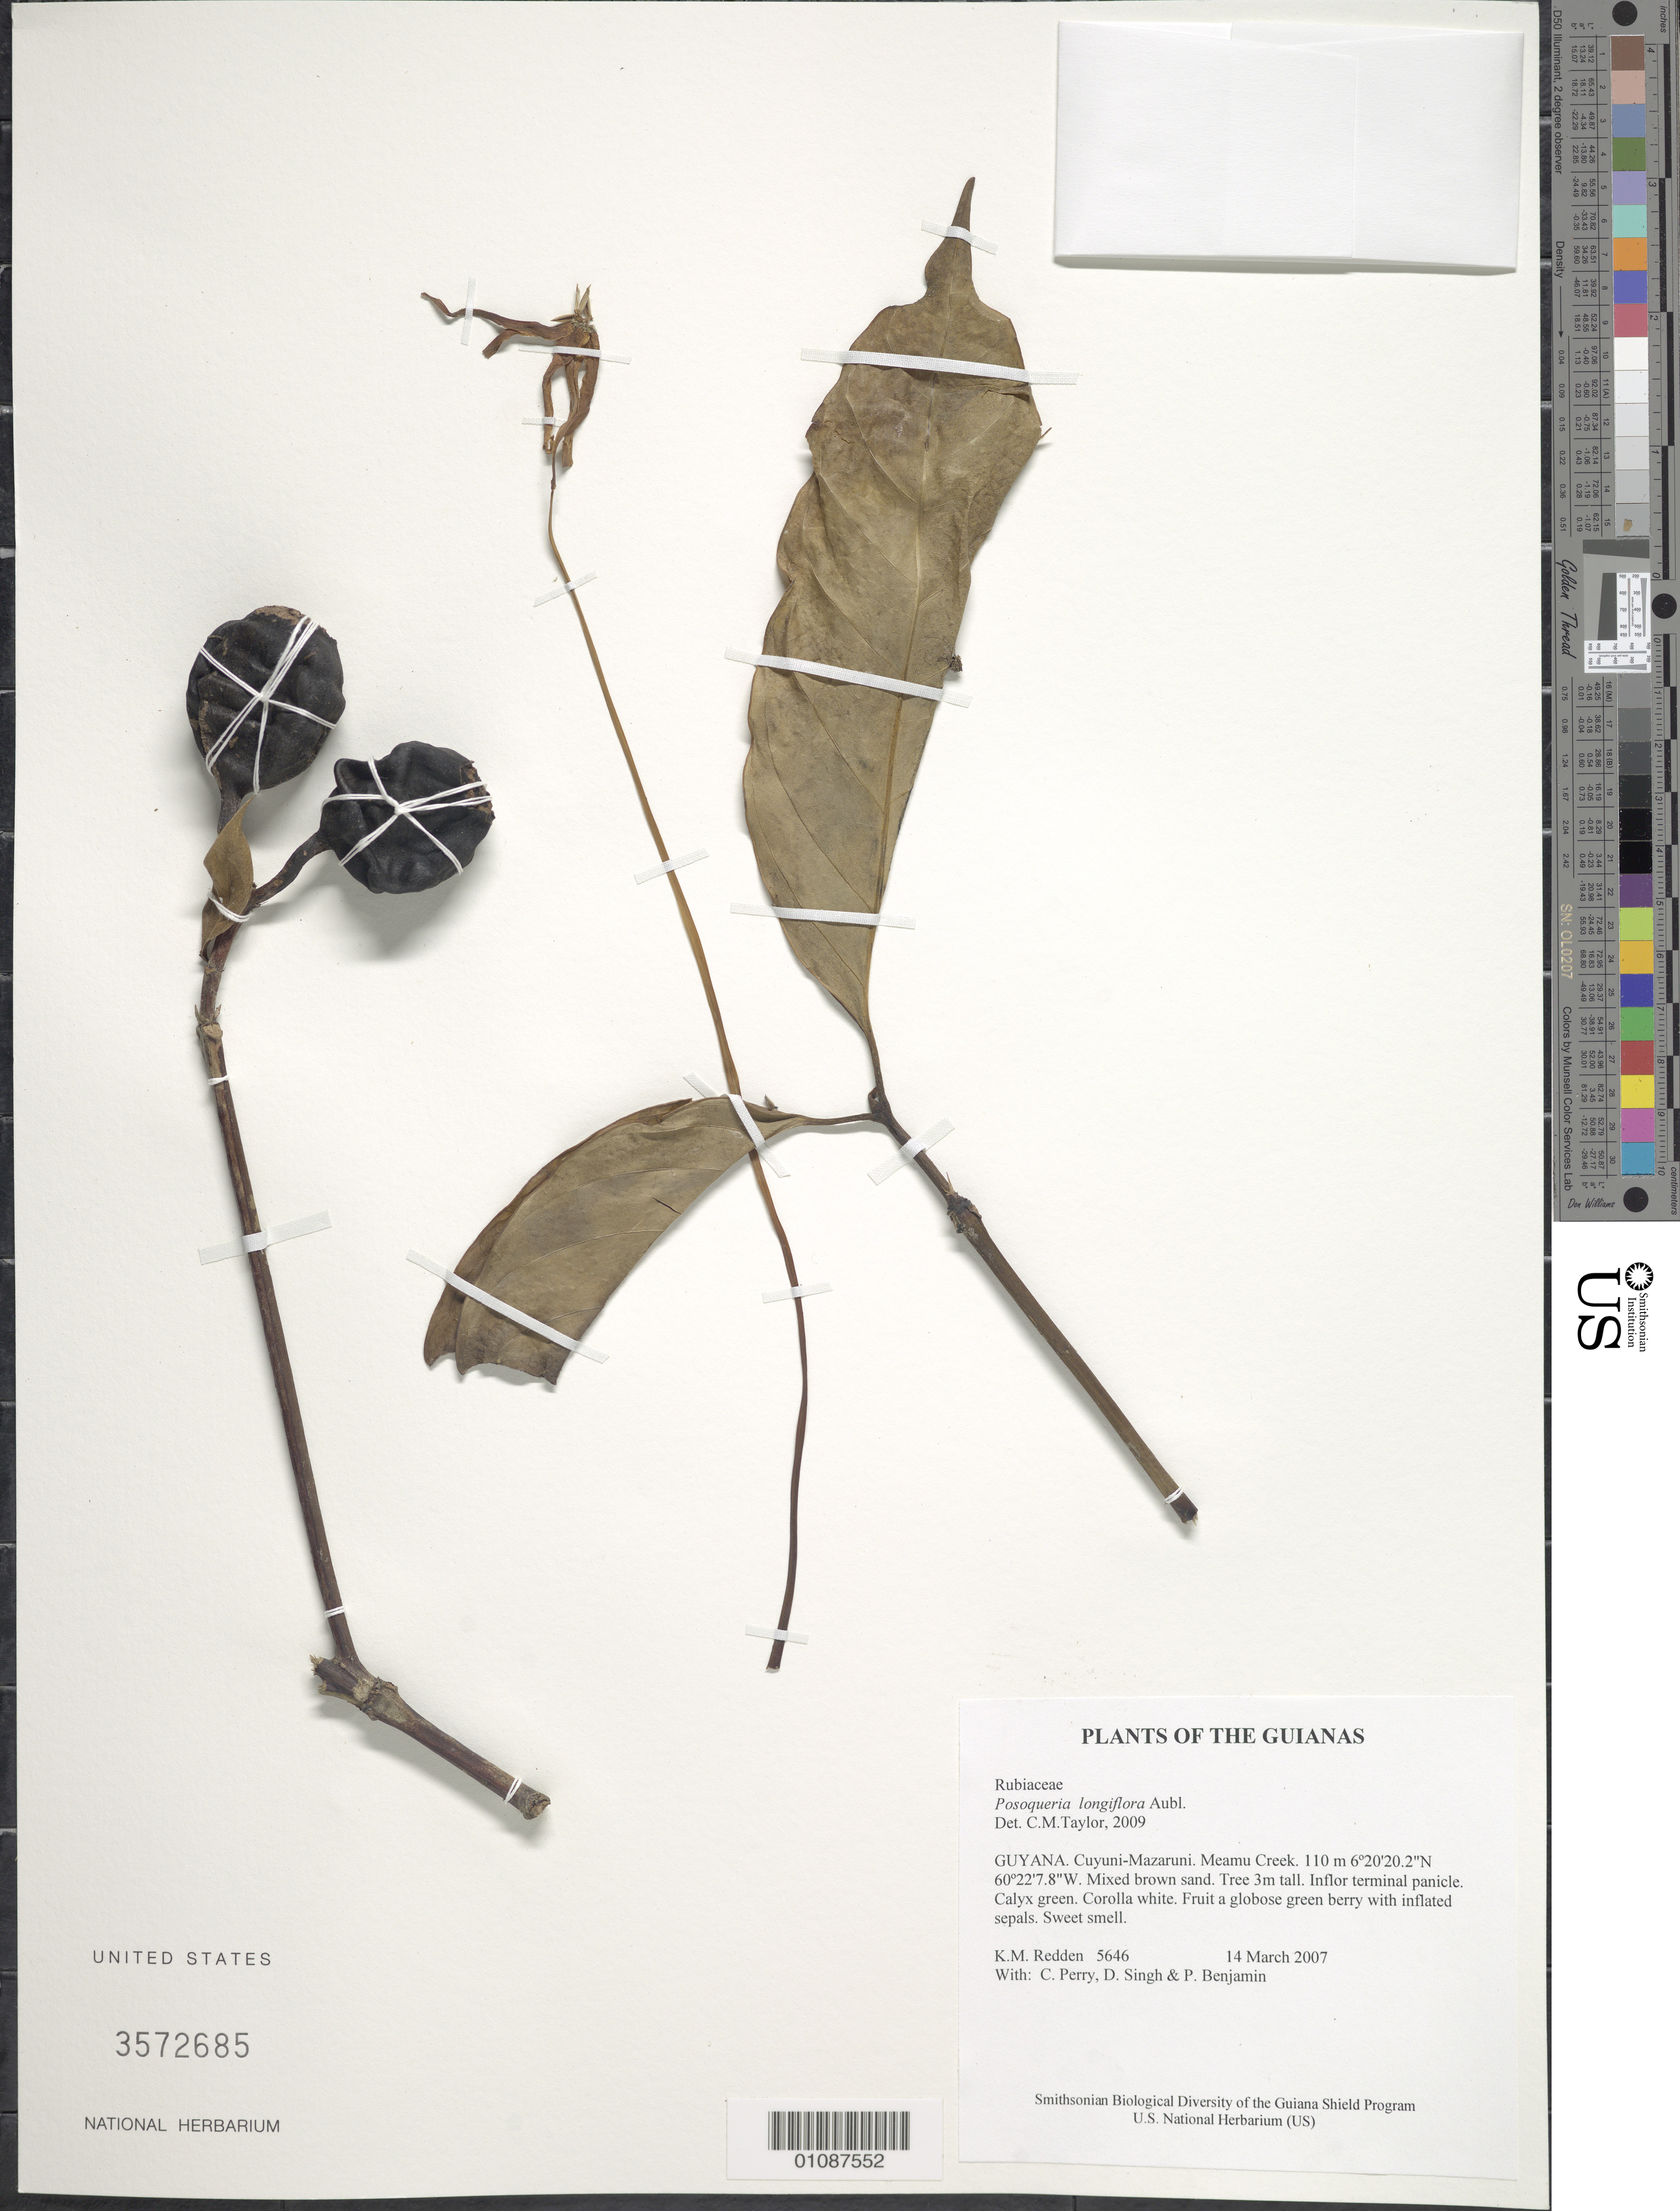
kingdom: Plantae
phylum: Tracheophyta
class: Magnoliopsida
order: Gentianales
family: Rubiaceae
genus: Posoqueria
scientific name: Posoqueria longiflora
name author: Aubl.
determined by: Taylor, Charlotte M.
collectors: K. M. Redden, C. Perry, D. Singh & P. Benjamin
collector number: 5646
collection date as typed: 14 March 2007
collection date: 2007-03-14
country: Guyana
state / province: Cuyuni-Mazaruni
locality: Meamu Creek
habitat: Mixed brown sand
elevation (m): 110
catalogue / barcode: US 3572685